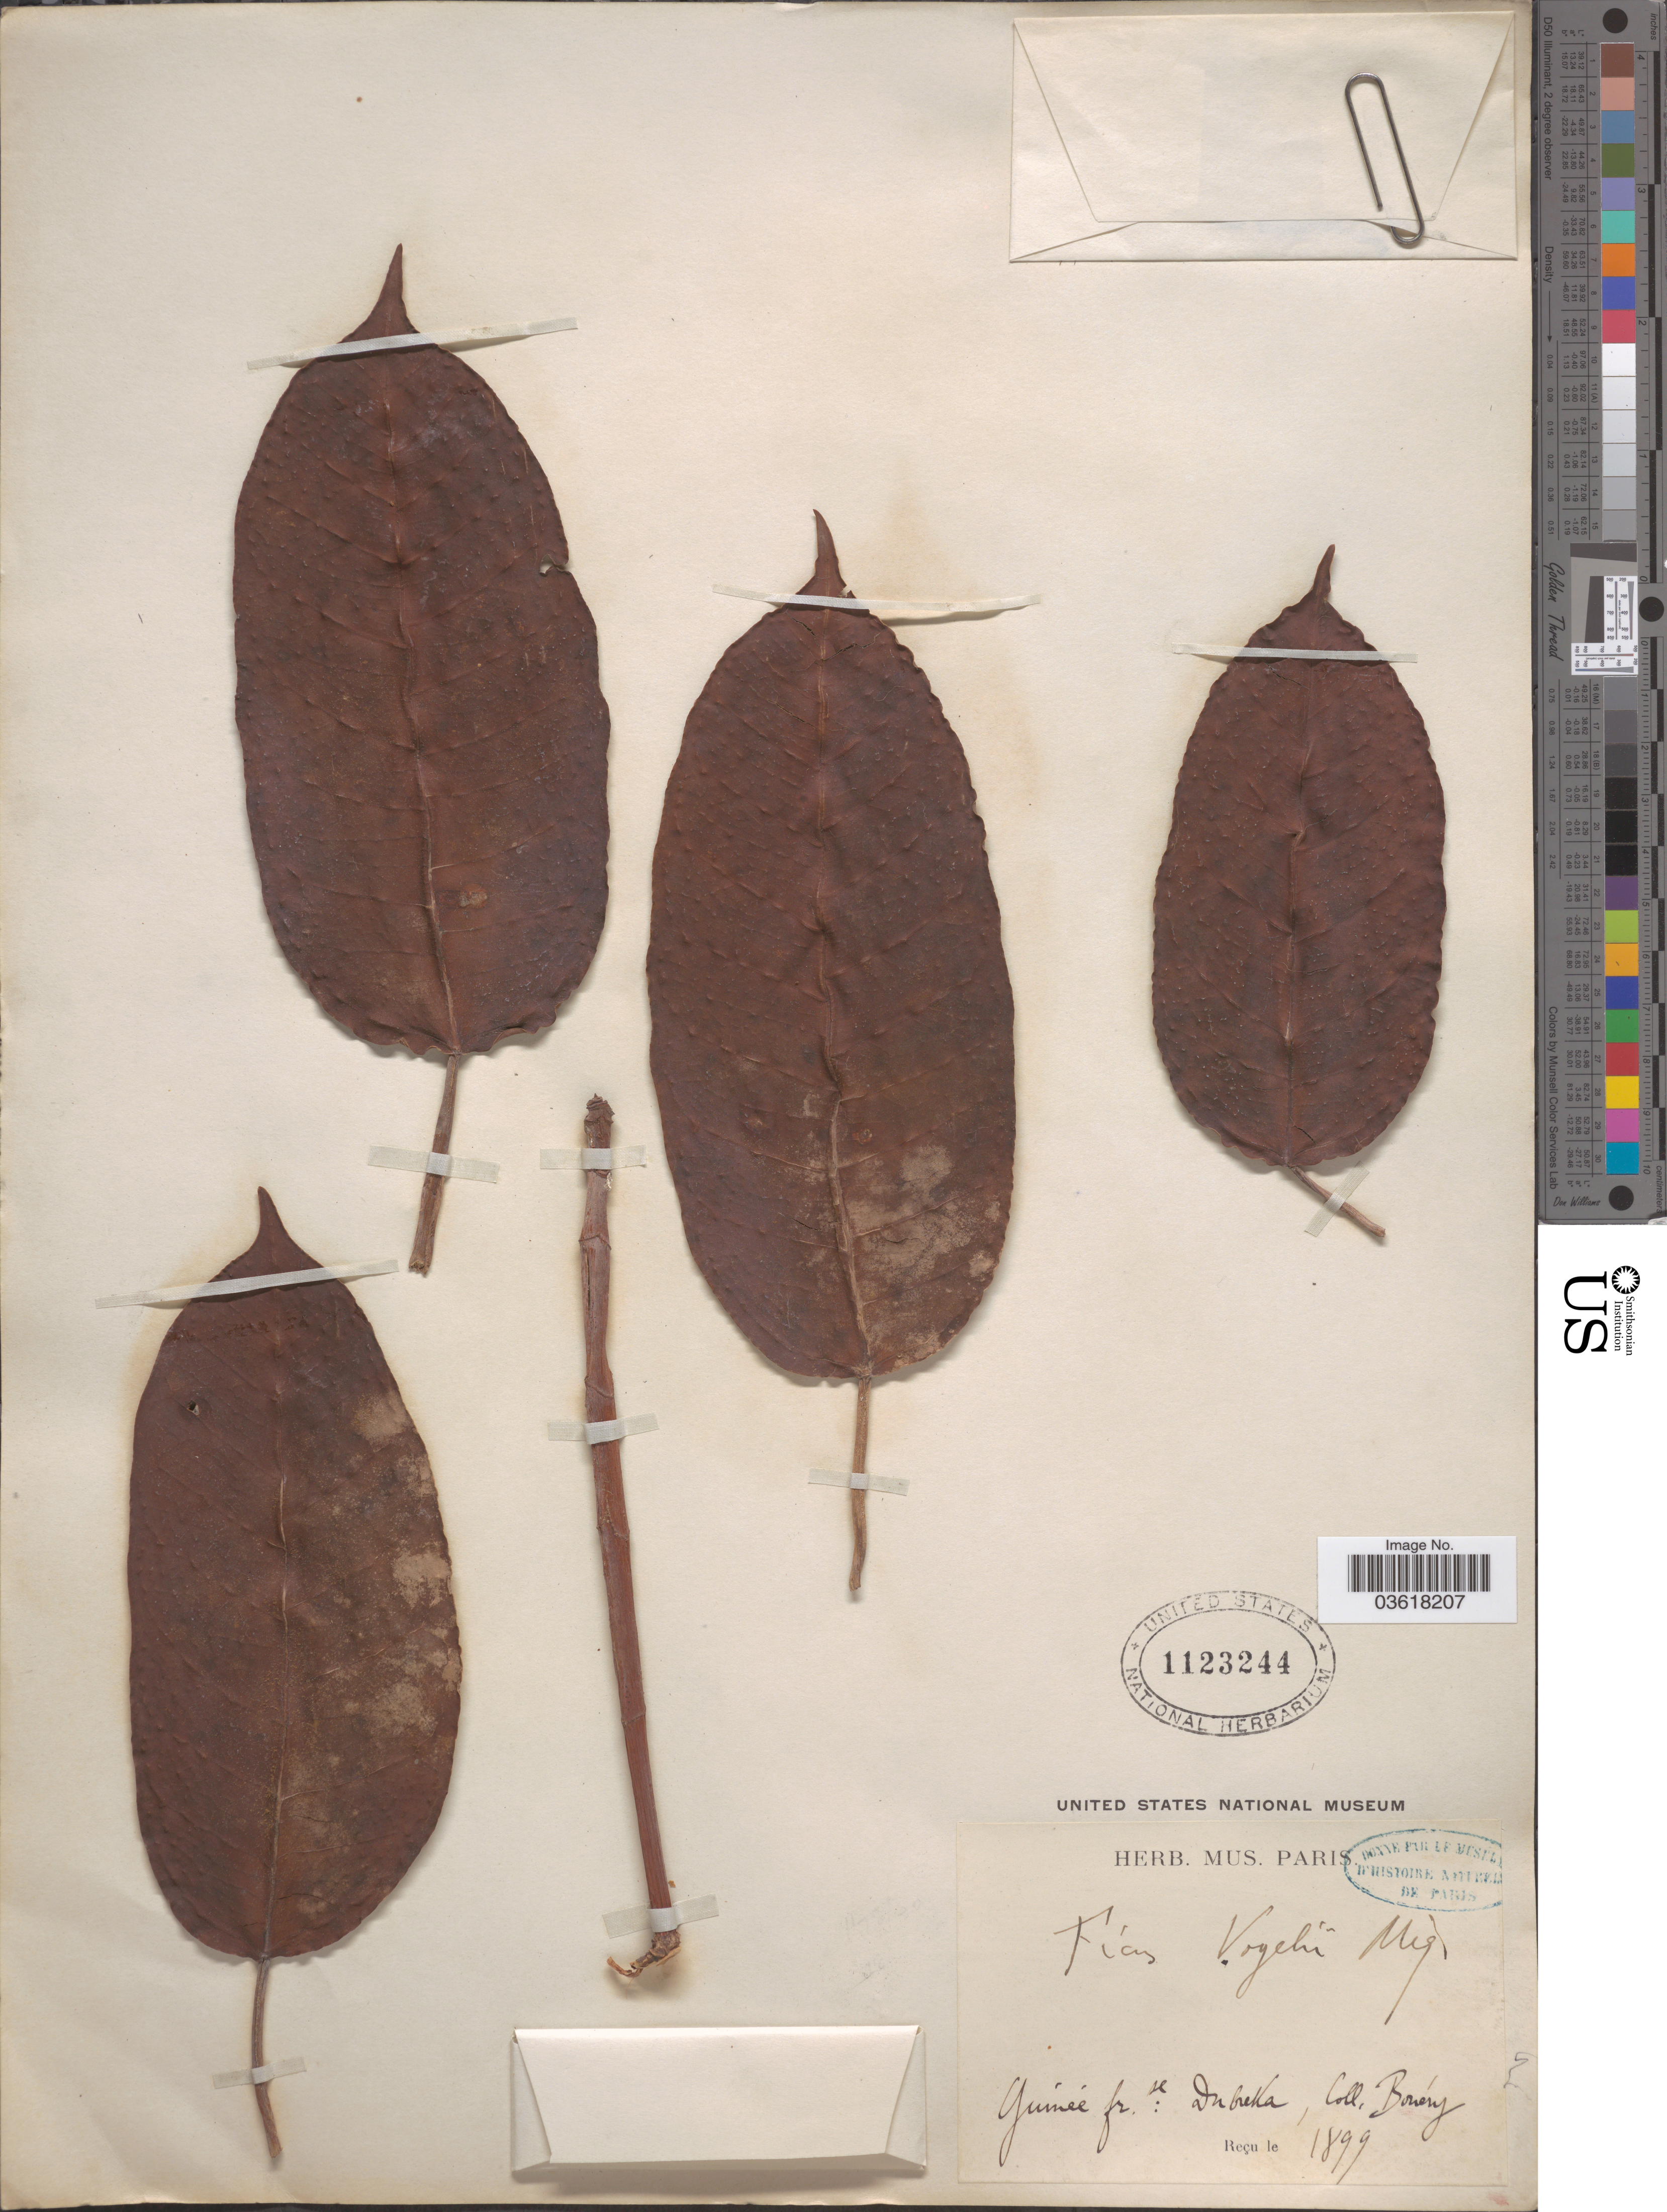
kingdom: Plantae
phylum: Tracheophyta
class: Magnoliopsida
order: Rosales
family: Moraceae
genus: Ficus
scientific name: Ficus vogelii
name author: (Miq.) Miq.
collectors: Bonery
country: Guinea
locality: Guineé fr. se: Dubreka.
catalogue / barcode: US 1123244